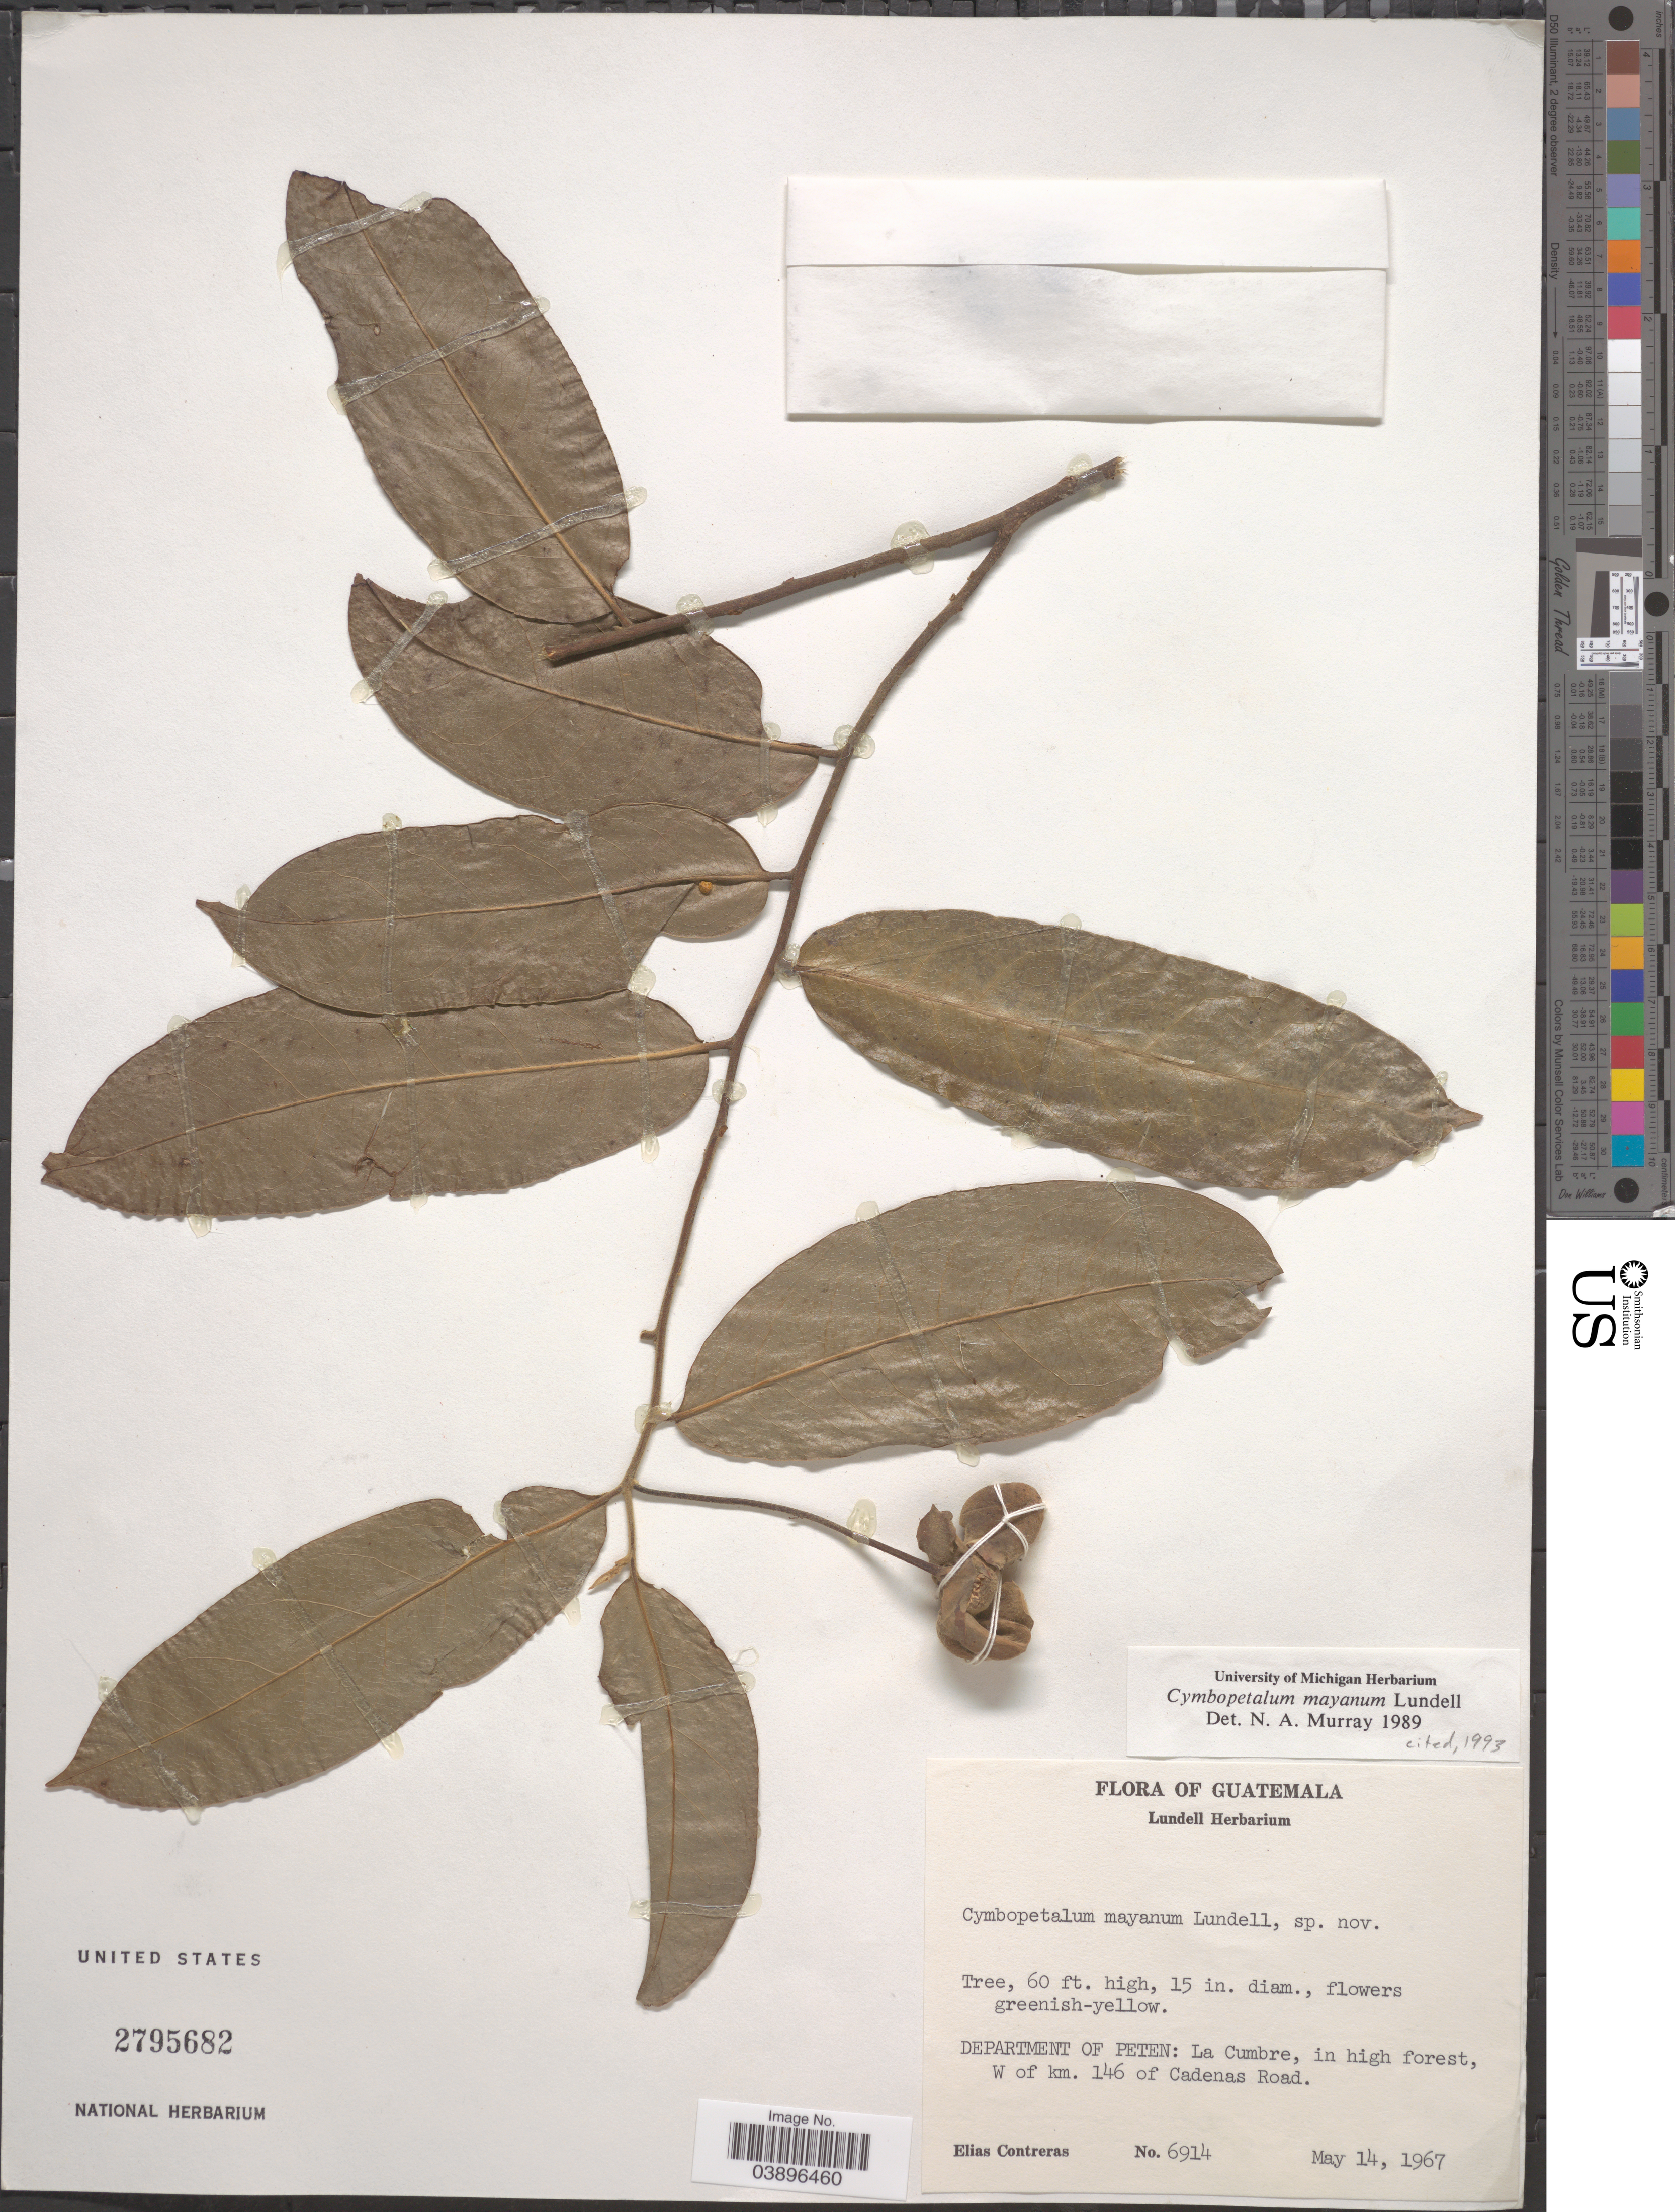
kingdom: Plantae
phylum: Tracheophyta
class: Magnoliopsida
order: Magnoliales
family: Annonaceae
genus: Cymbopetalum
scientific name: Cymbopetalum mayanum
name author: Lundell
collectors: E. Contreras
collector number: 6914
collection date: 1967-05-14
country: Guatemala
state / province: El Peten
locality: Department of Peten: La Cumbre, in high forest, W of km. 146 of Cadenas Road.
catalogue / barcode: US 2795682